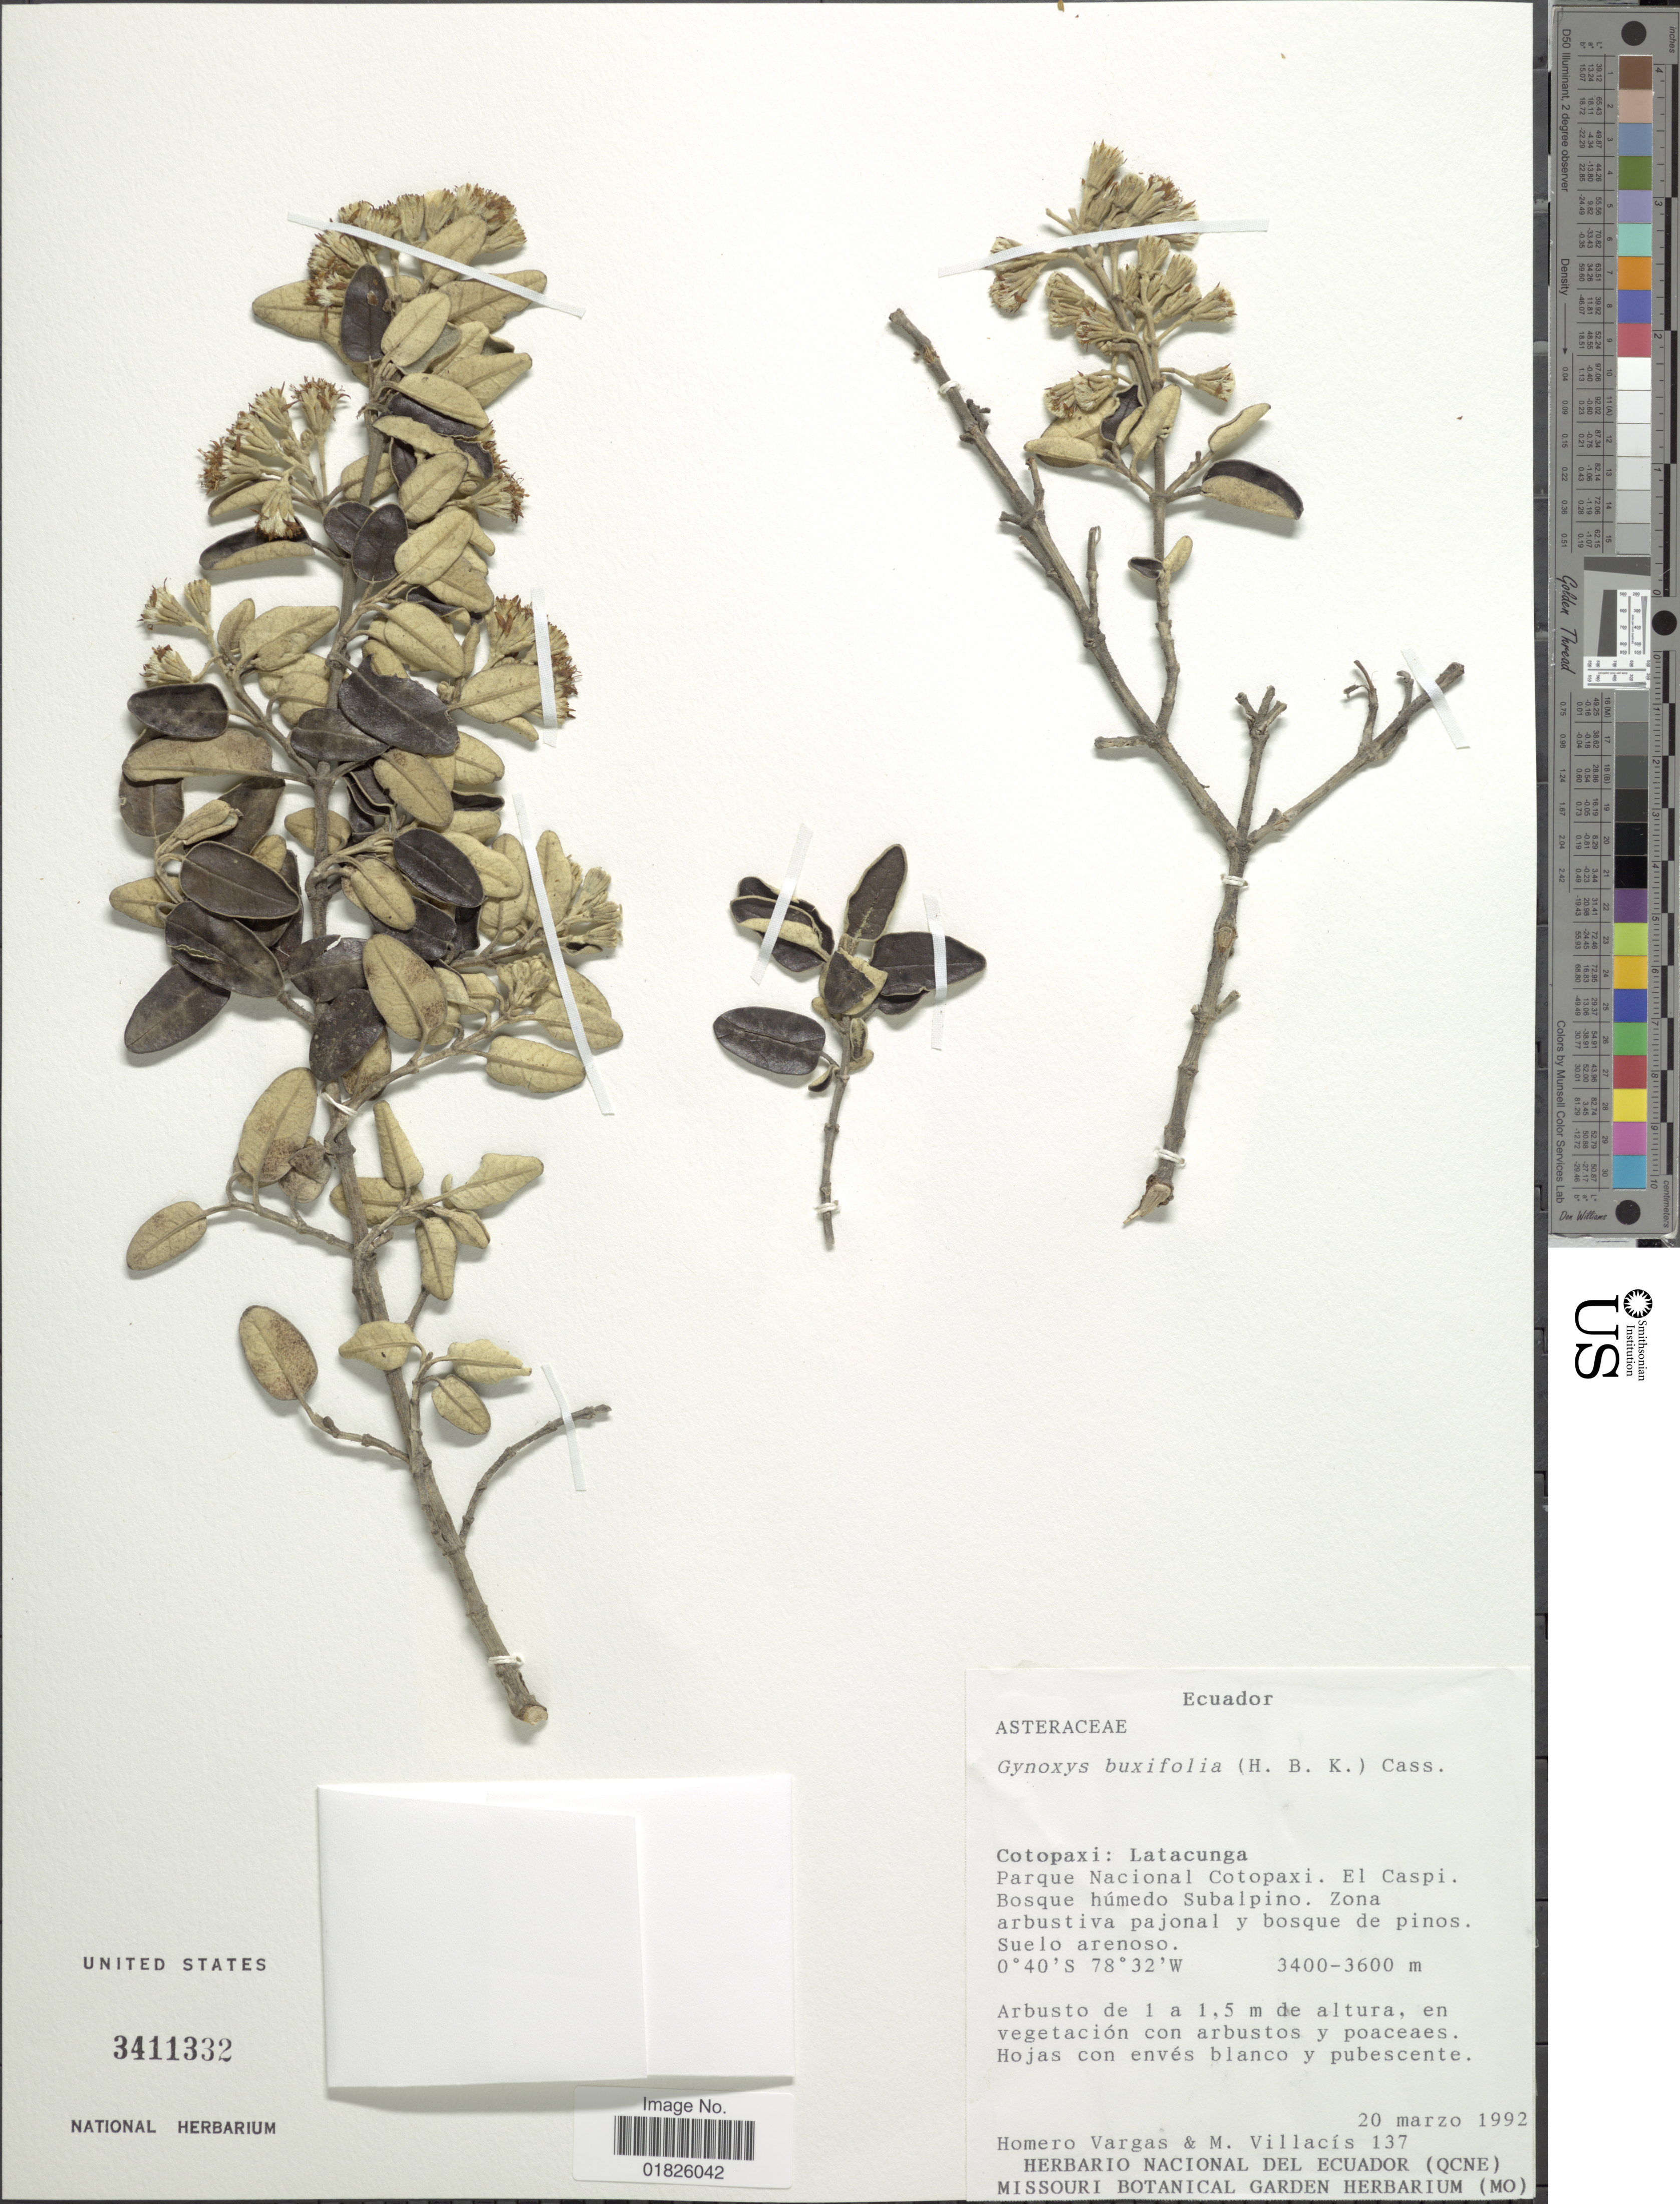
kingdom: Plantae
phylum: Tracheophyta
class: Magnoliopsida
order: Asterales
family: Asteraceae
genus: Gynoxys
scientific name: Gynoxys buxifolia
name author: (Kunth) Cass.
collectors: H. Vargas & M. Villacis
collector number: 137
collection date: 1992-03-20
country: Ecuador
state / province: Cotopaxi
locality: Latacunga. Parque Nacional Cotopaxi. El Caspi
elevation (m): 3400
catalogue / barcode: US 3411332